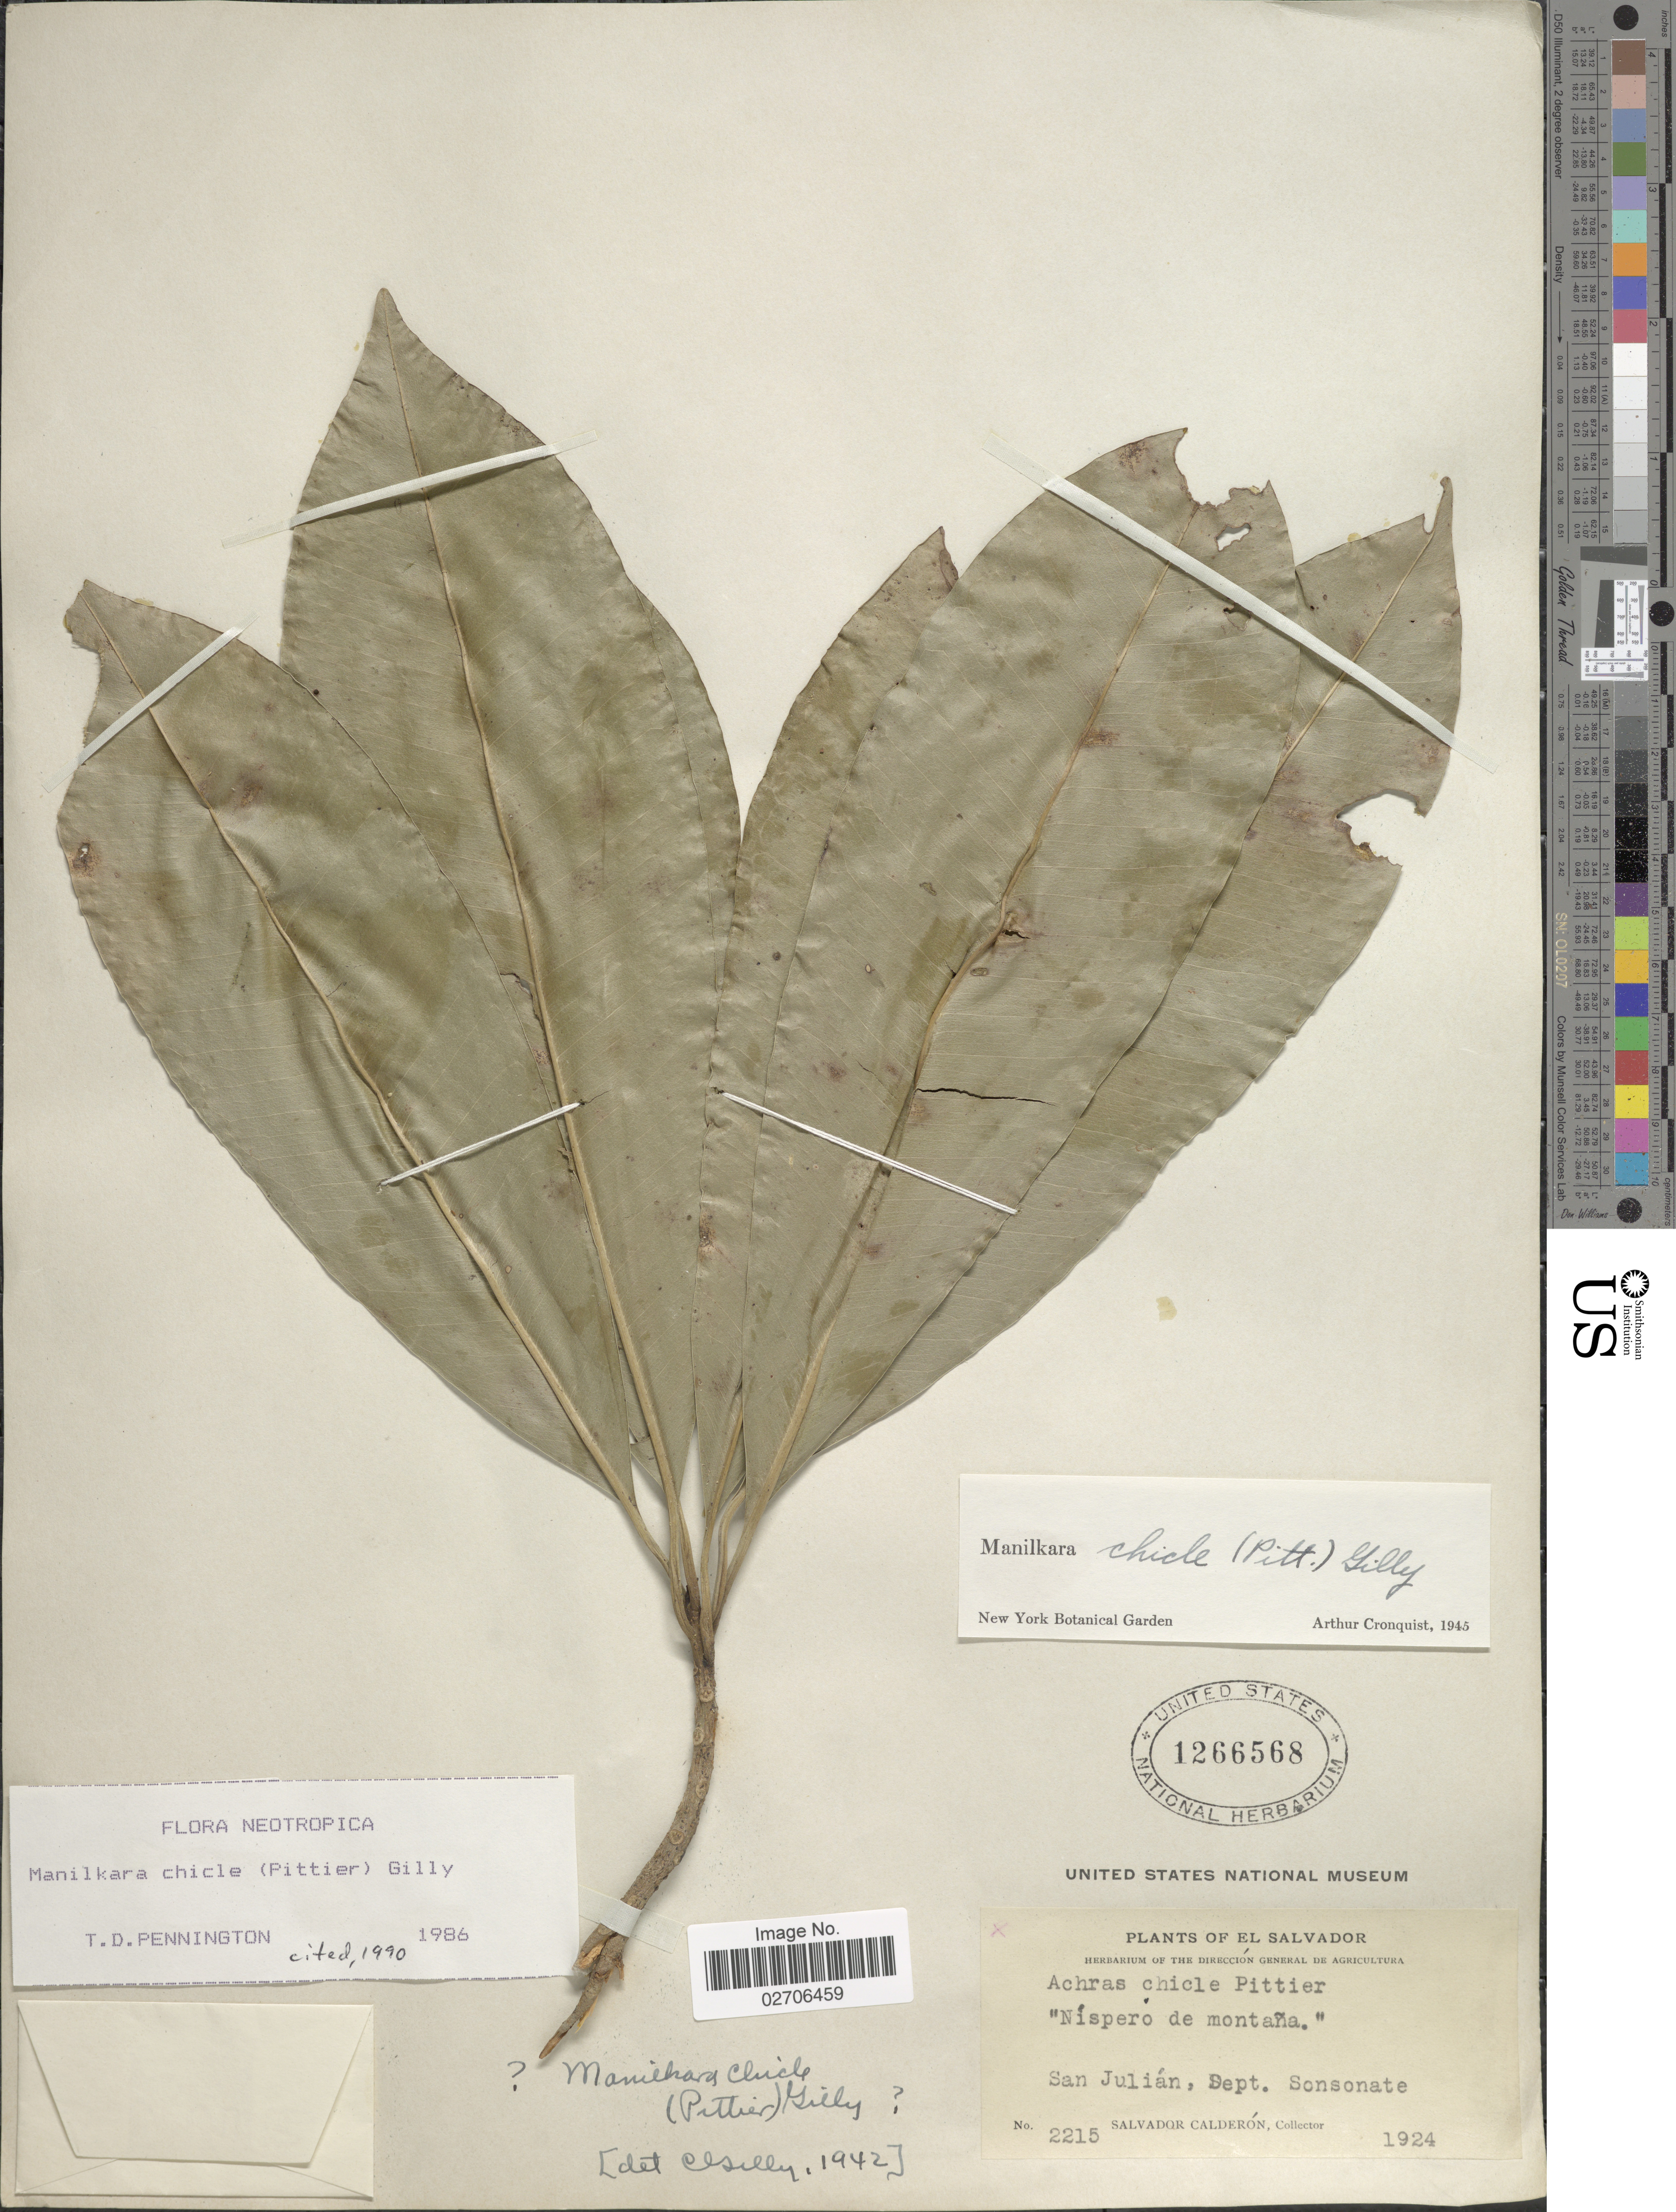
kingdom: Plantae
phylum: Tracheophyta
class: Magnoliopsida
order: Ericales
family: Sapotaceae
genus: Manilkara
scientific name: Manilkara chicle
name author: (Pittier) Gilly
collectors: S. Calderón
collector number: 2215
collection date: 1924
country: El Salvador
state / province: Sonsonate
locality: San Julian, Dept. Sonsonate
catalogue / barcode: US 1266568